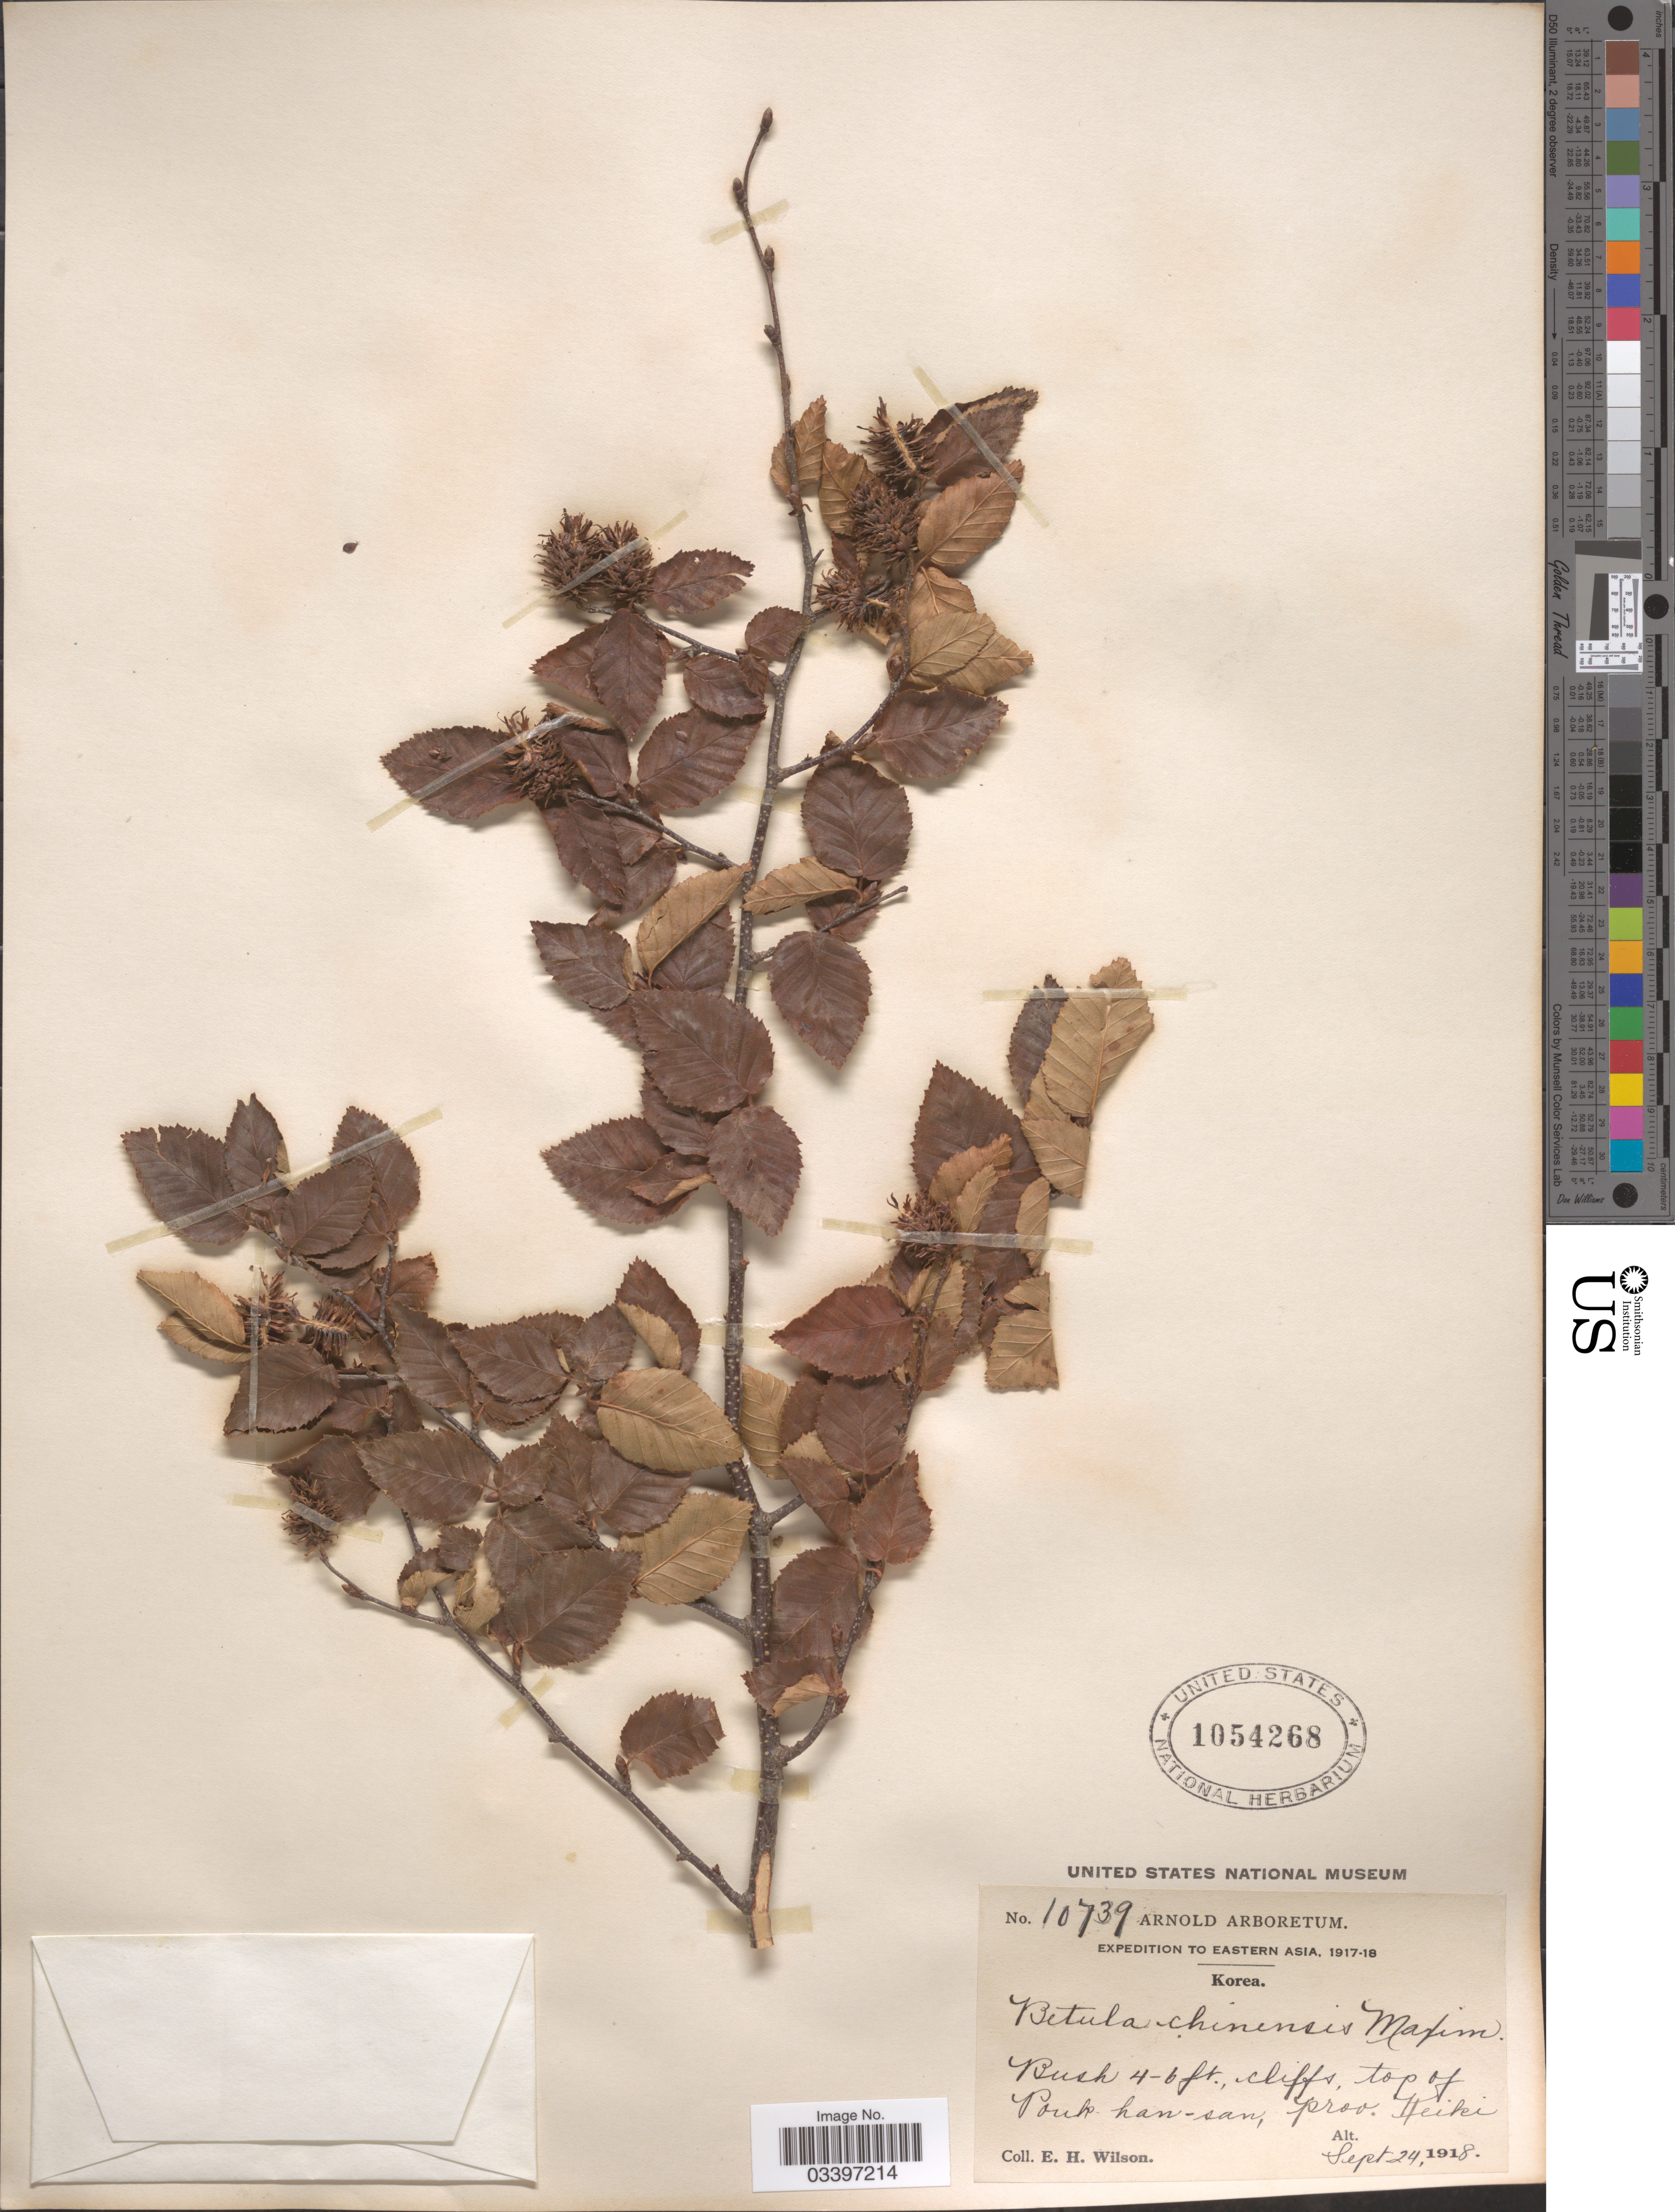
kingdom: Plantae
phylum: Tracheophyta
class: Magnoliopsida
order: Fagales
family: Betulaceae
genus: Betula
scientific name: Betula chinensis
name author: Maxim.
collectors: E. Wilson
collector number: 10739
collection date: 1918-09-24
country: South Korea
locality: Top of Pouk-han-san, prov. Keiki.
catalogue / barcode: US 1054268